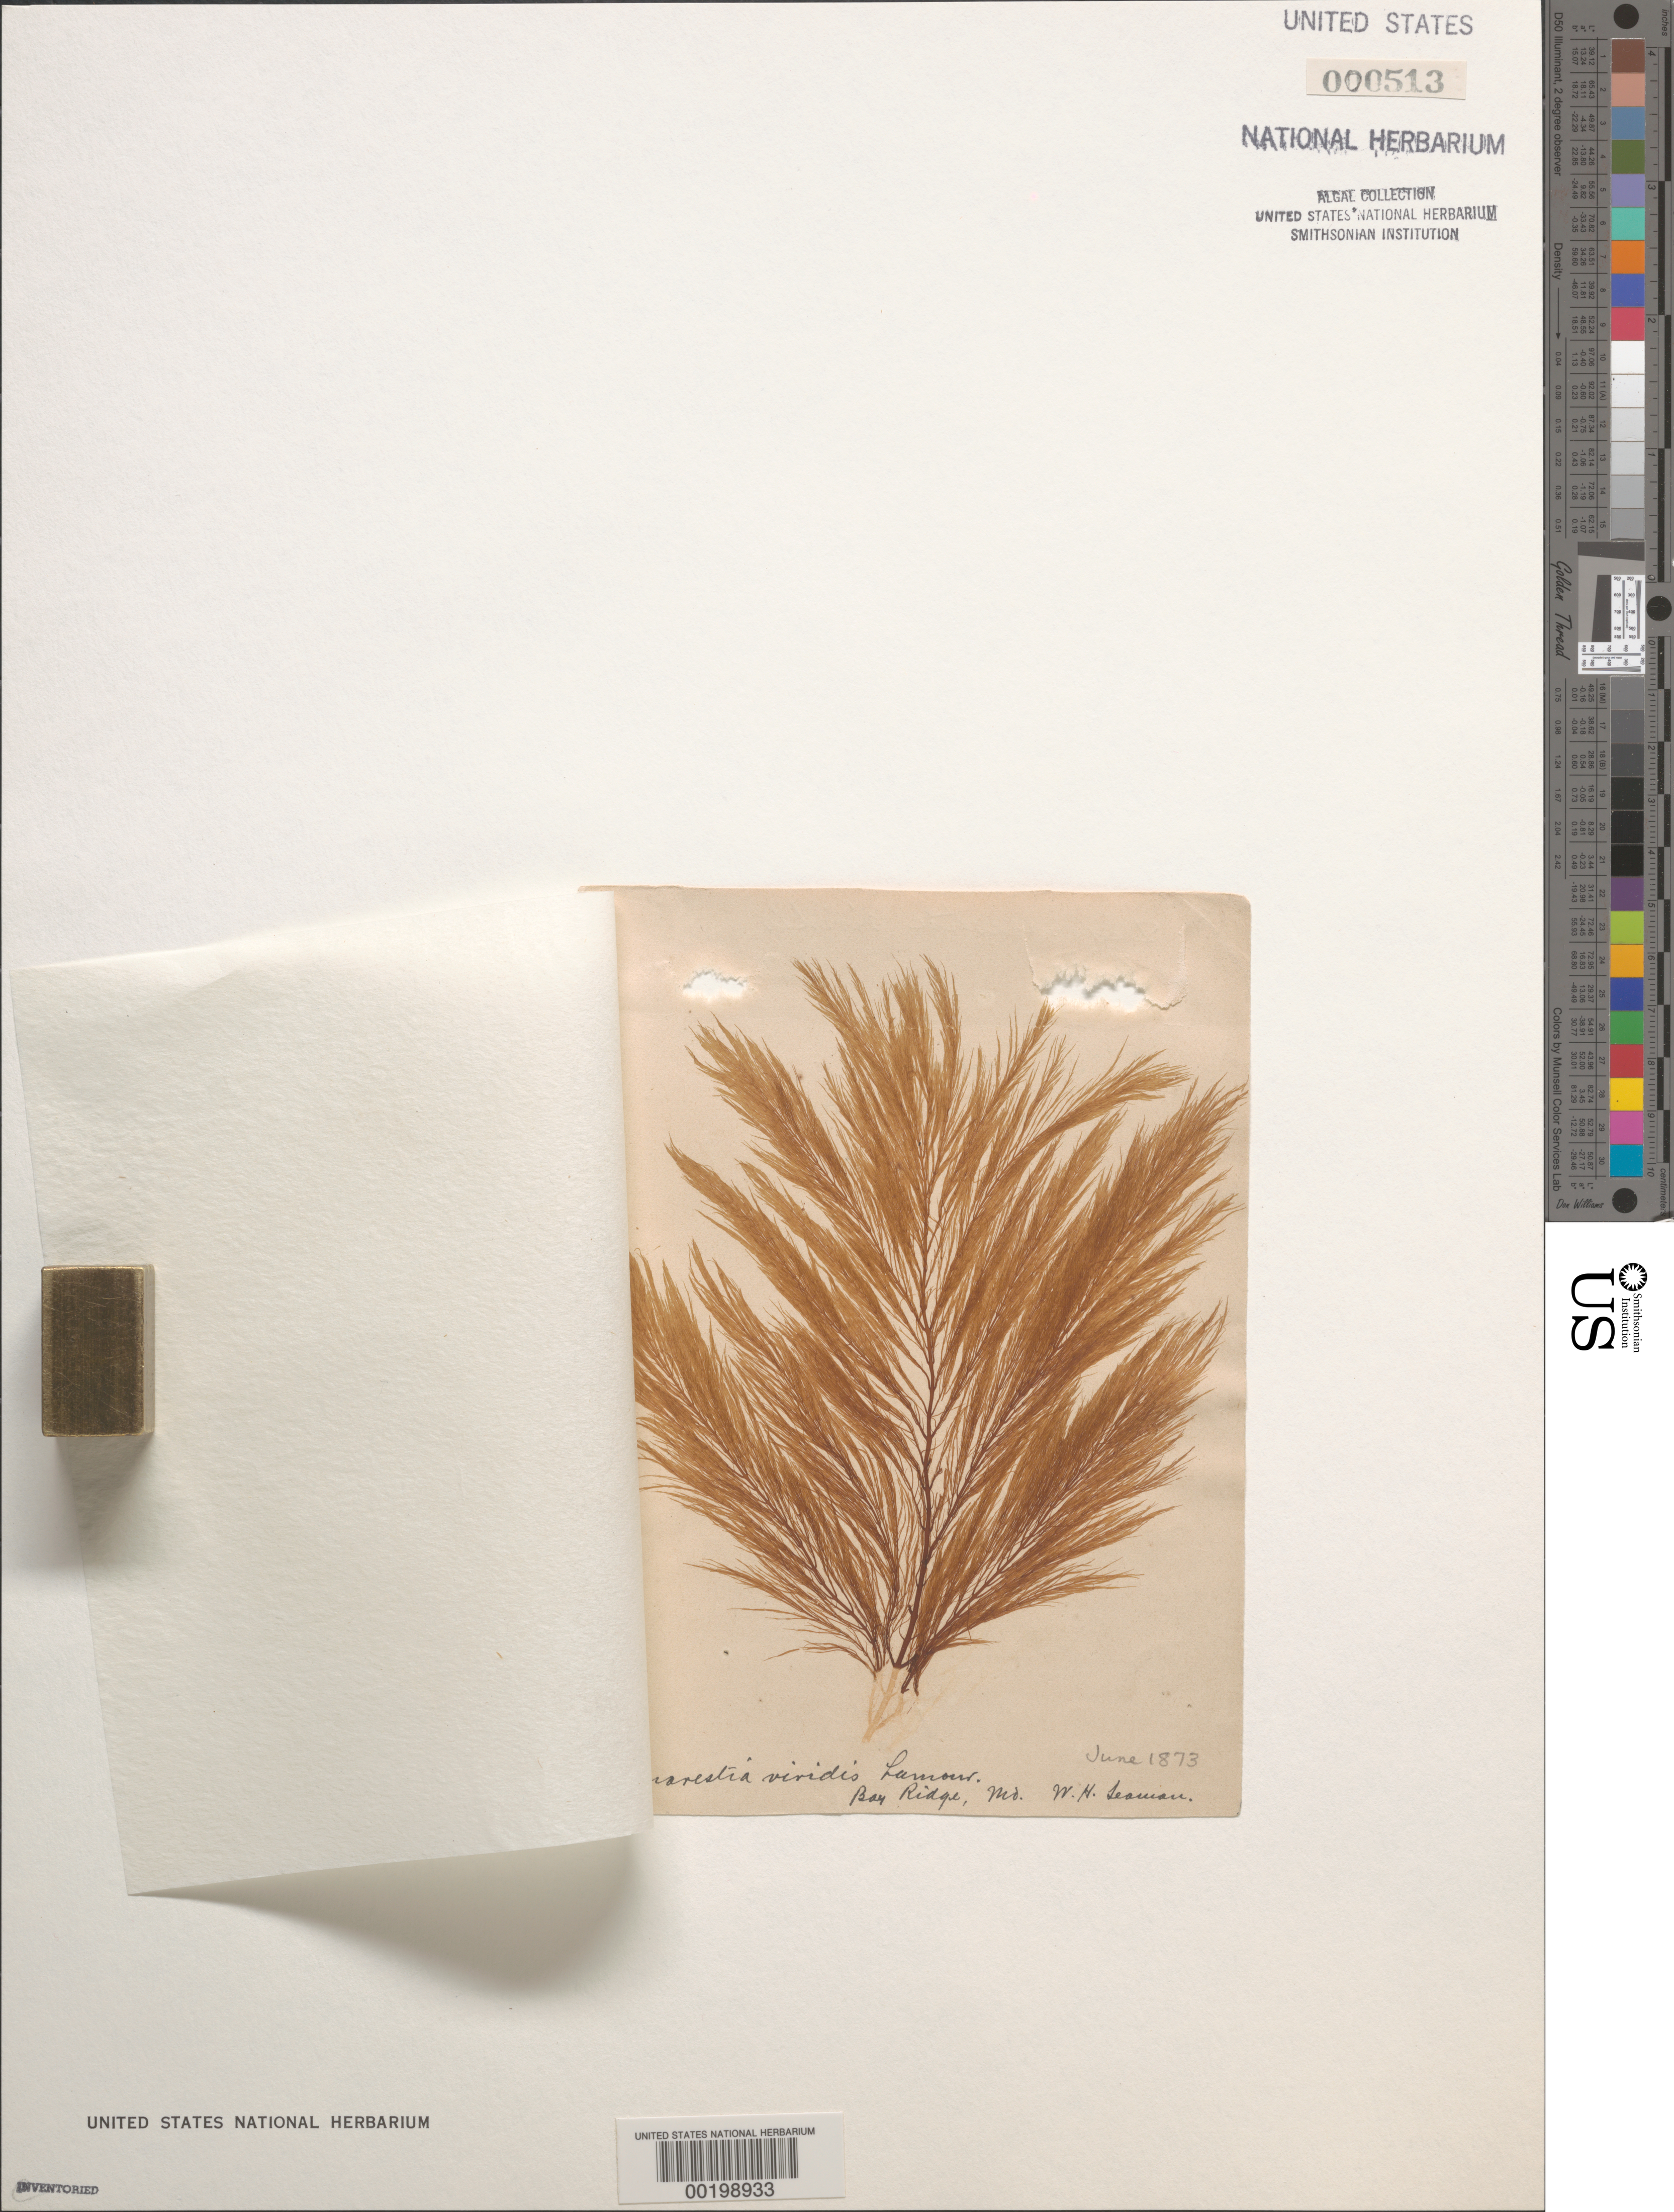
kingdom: Chromista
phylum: Ochrophyta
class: Phaeophyceae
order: Desmarestiales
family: Desmarestiaceae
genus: Desmarestia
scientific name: Desmarestia viridis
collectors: W. Seaman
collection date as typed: Jun 1873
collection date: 1873-06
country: United States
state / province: Maryland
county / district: Anne Arundel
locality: Bay Ridge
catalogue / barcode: US 513